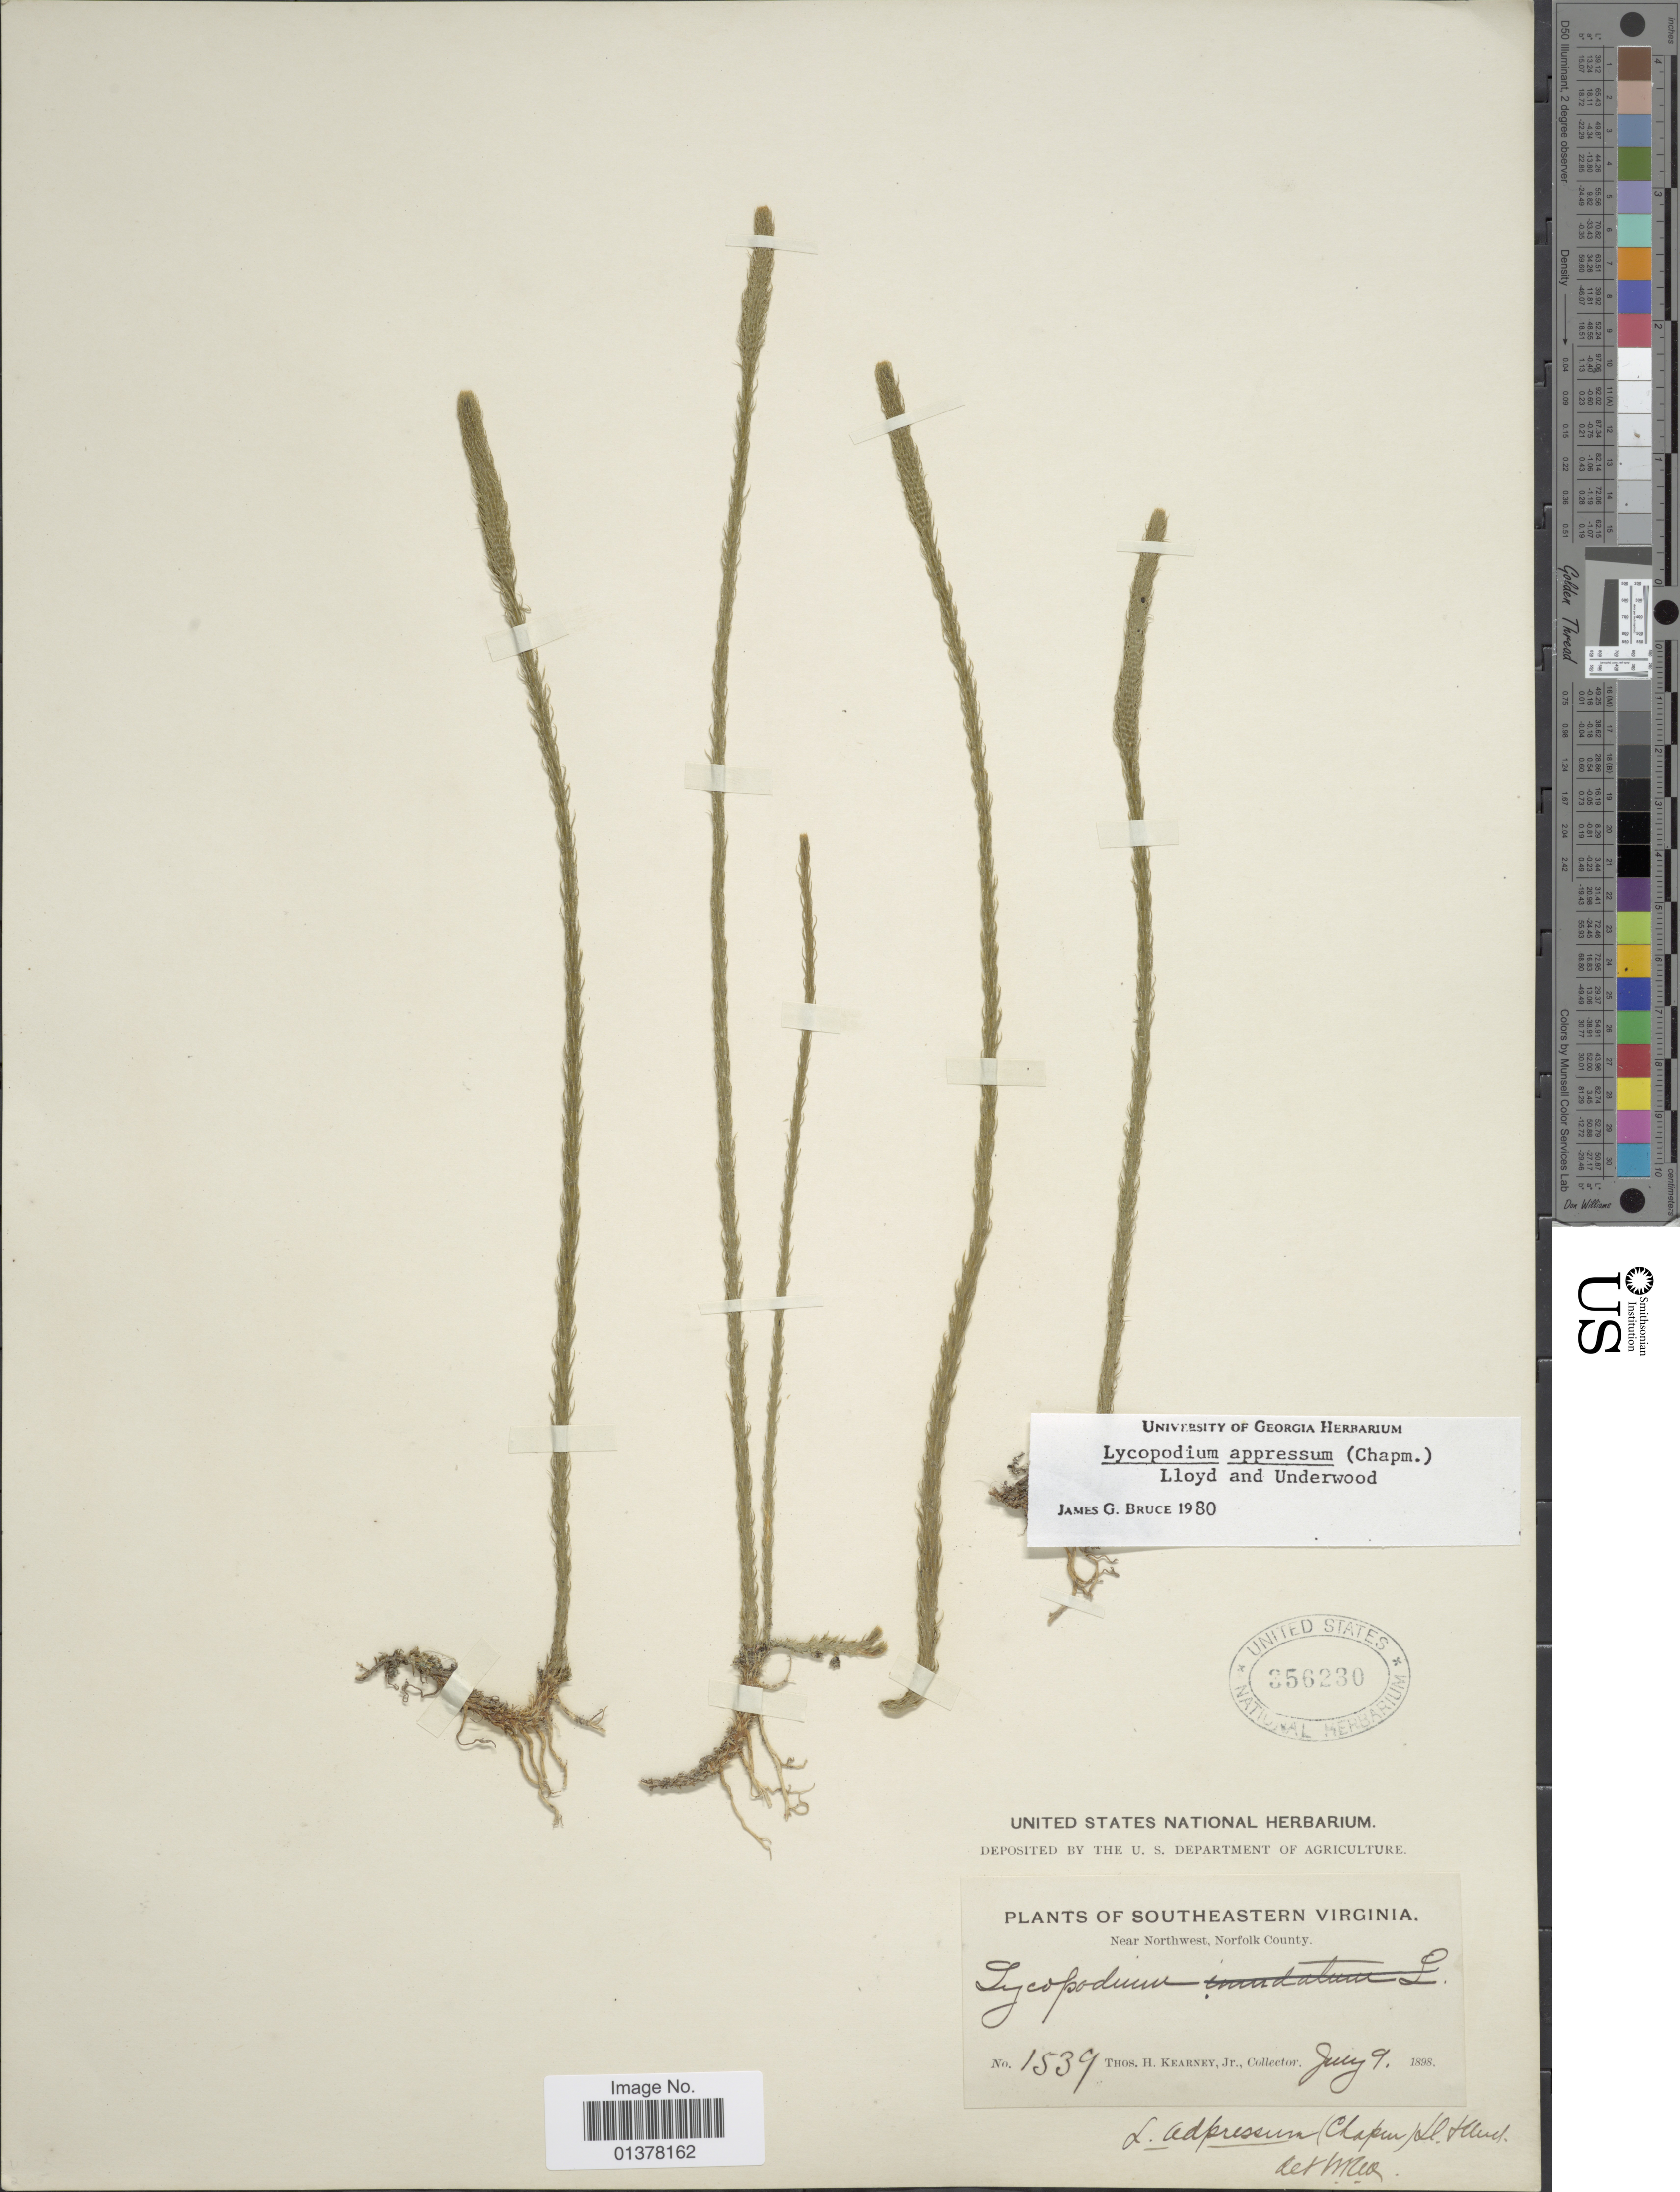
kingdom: Plantae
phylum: Tracheophyta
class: Lycopodiopsida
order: Lycopodiales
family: Lycopodiaceae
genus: Lycopodiella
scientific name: Lycopodiella appressa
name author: (Chapm.) Cranfill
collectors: T. H. Kearney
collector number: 1539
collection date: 1898-07-09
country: United States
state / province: Virginia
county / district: City of Norfolk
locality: Southeastern Virginia, Near Northwest, Norfolf County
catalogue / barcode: US 356230